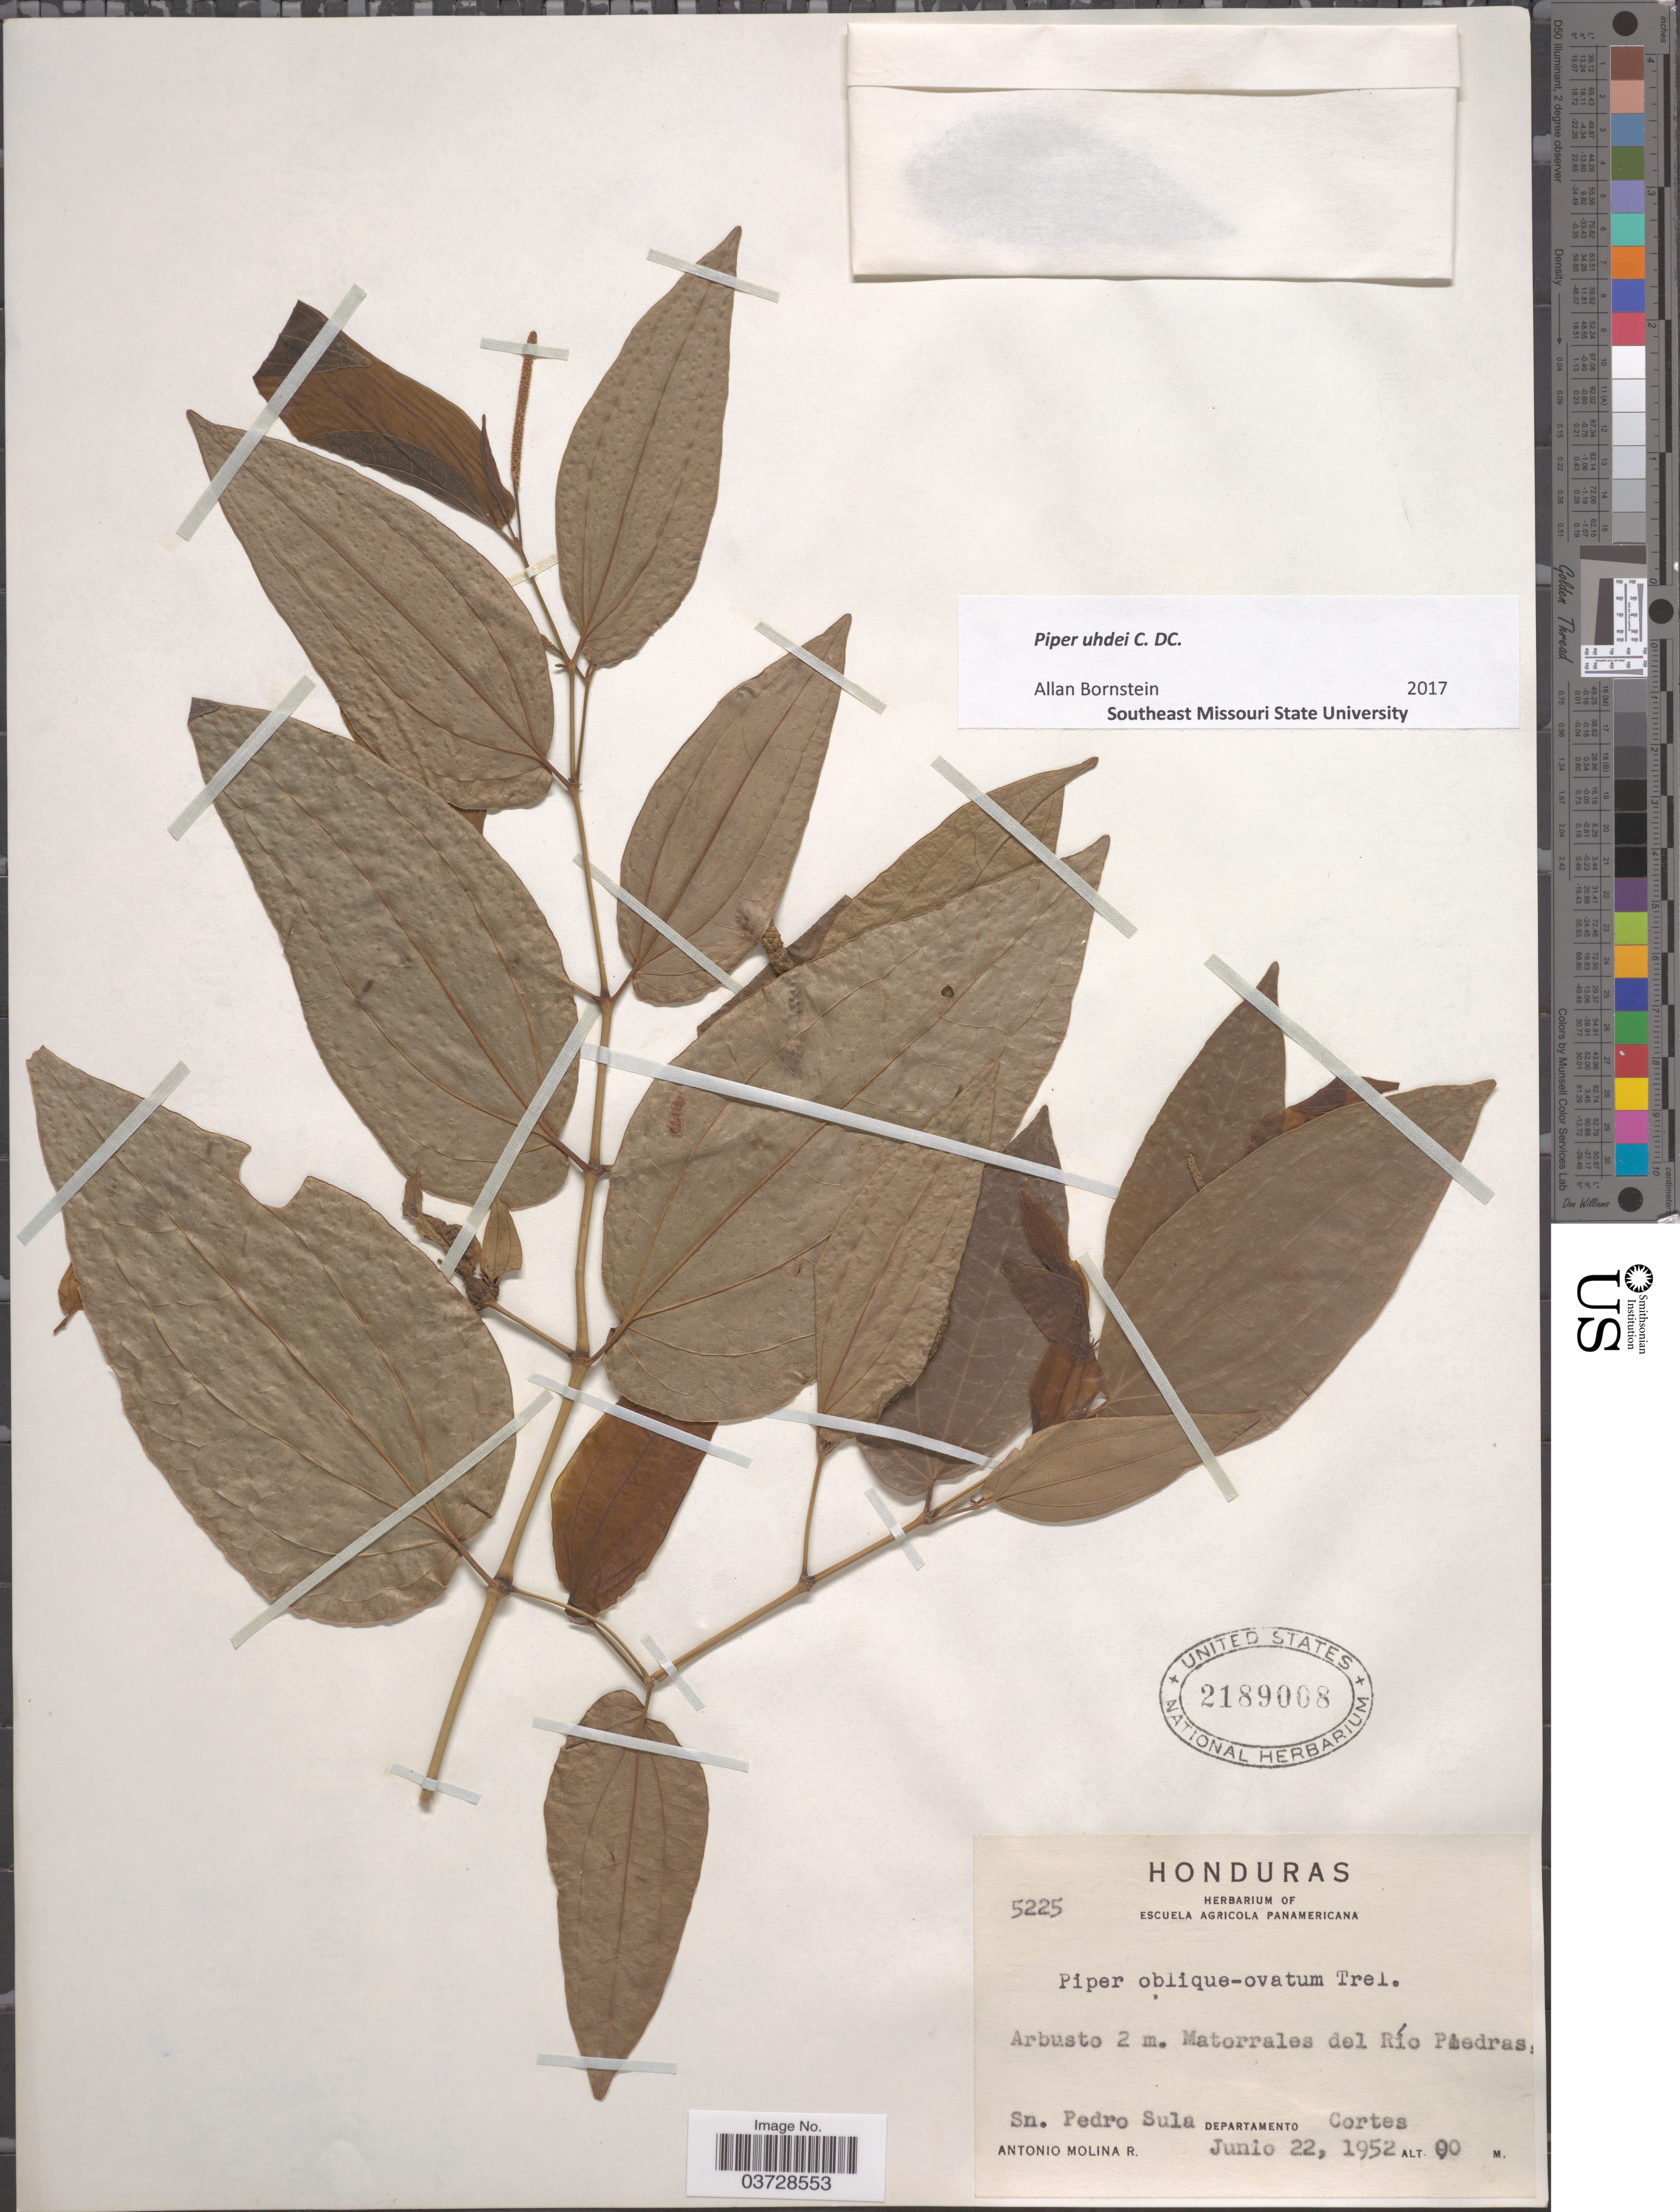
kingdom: Plantae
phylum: Tracheophyta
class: Magnoliopsida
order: Piperales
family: Piperaceae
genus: Piper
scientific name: Piper uhdei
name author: C. DC.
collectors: A. Molina R.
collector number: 5225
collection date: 1952-06-22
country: Honduras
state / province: Cortes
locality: Sn. Pedro Sula. Departamento Cortes.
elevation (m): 90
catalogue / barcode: US 2189008